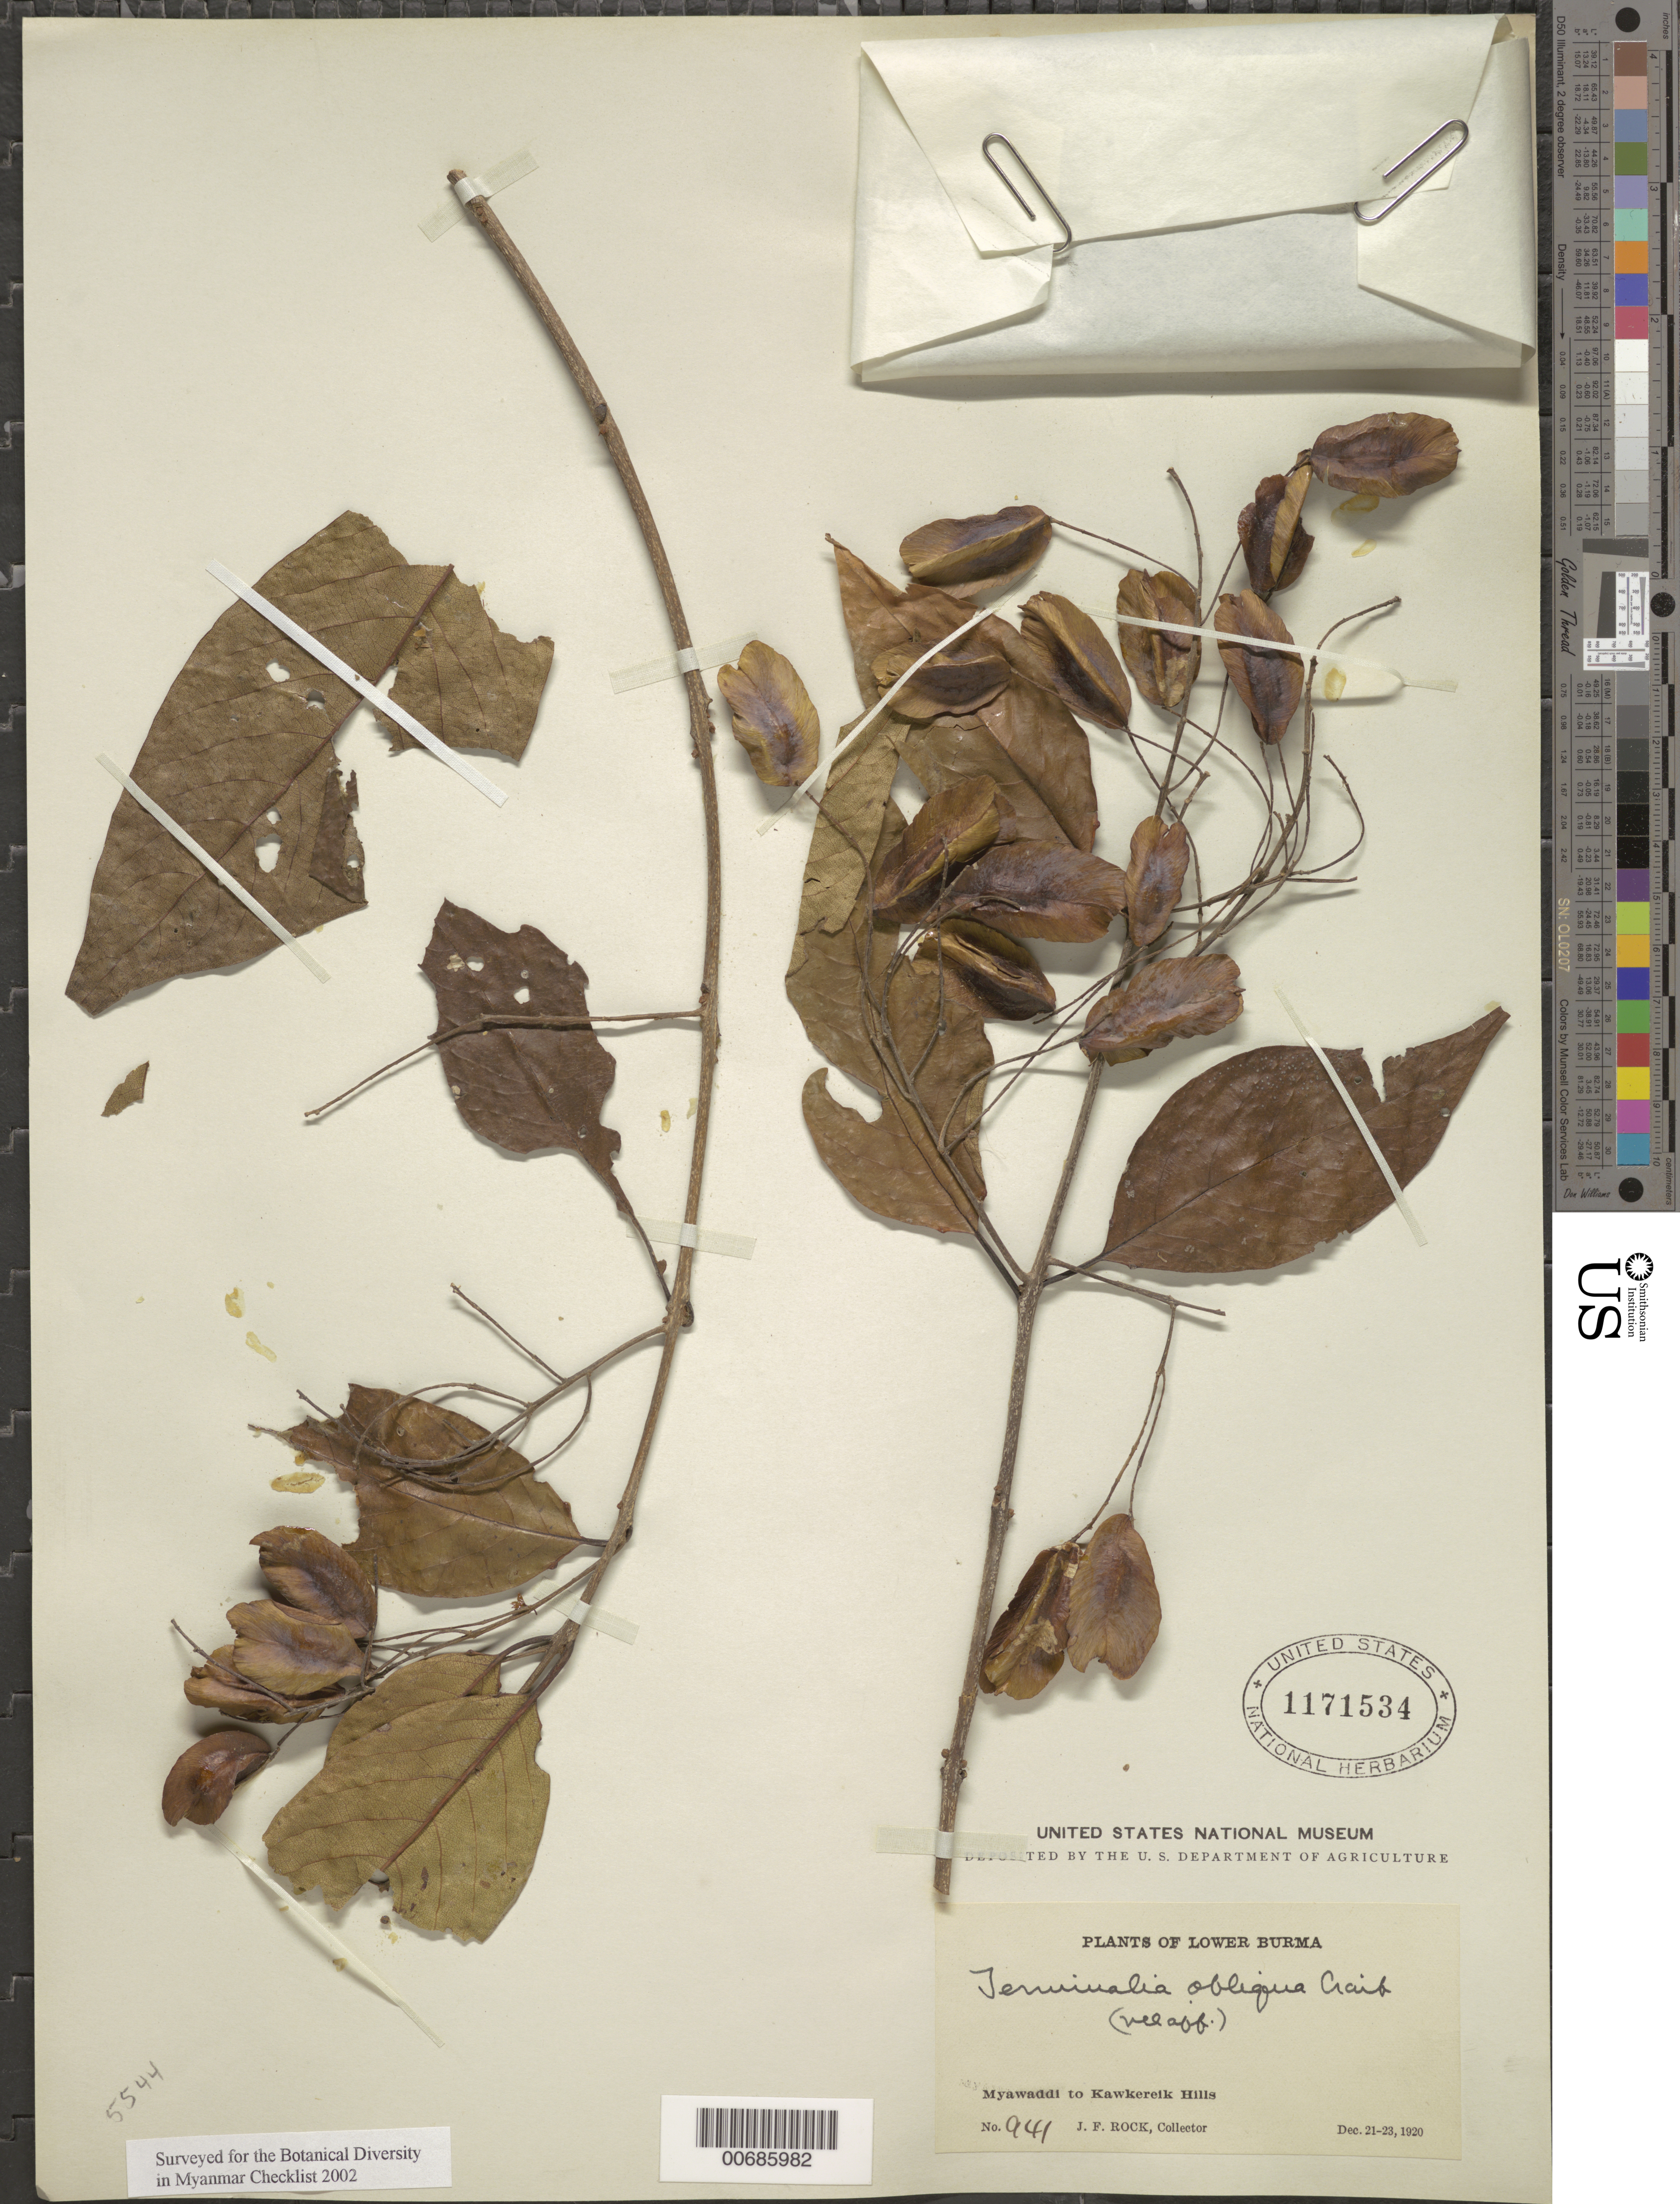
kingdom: Plantae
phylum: Tracheophyta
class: Magnoliopsida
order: Myrtales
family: Combretaceae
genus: Terminalia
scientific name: Terminalia obliqua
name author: Craib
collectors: J. F. Rock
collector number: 941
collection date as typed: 21 Dec 1920 to 23 Dec 1920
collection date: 1920-12-21/1920-12-23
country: Myanmar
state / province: Kawthule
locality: Myawaddi to Kawkereik Hills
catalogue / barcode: US 1171534